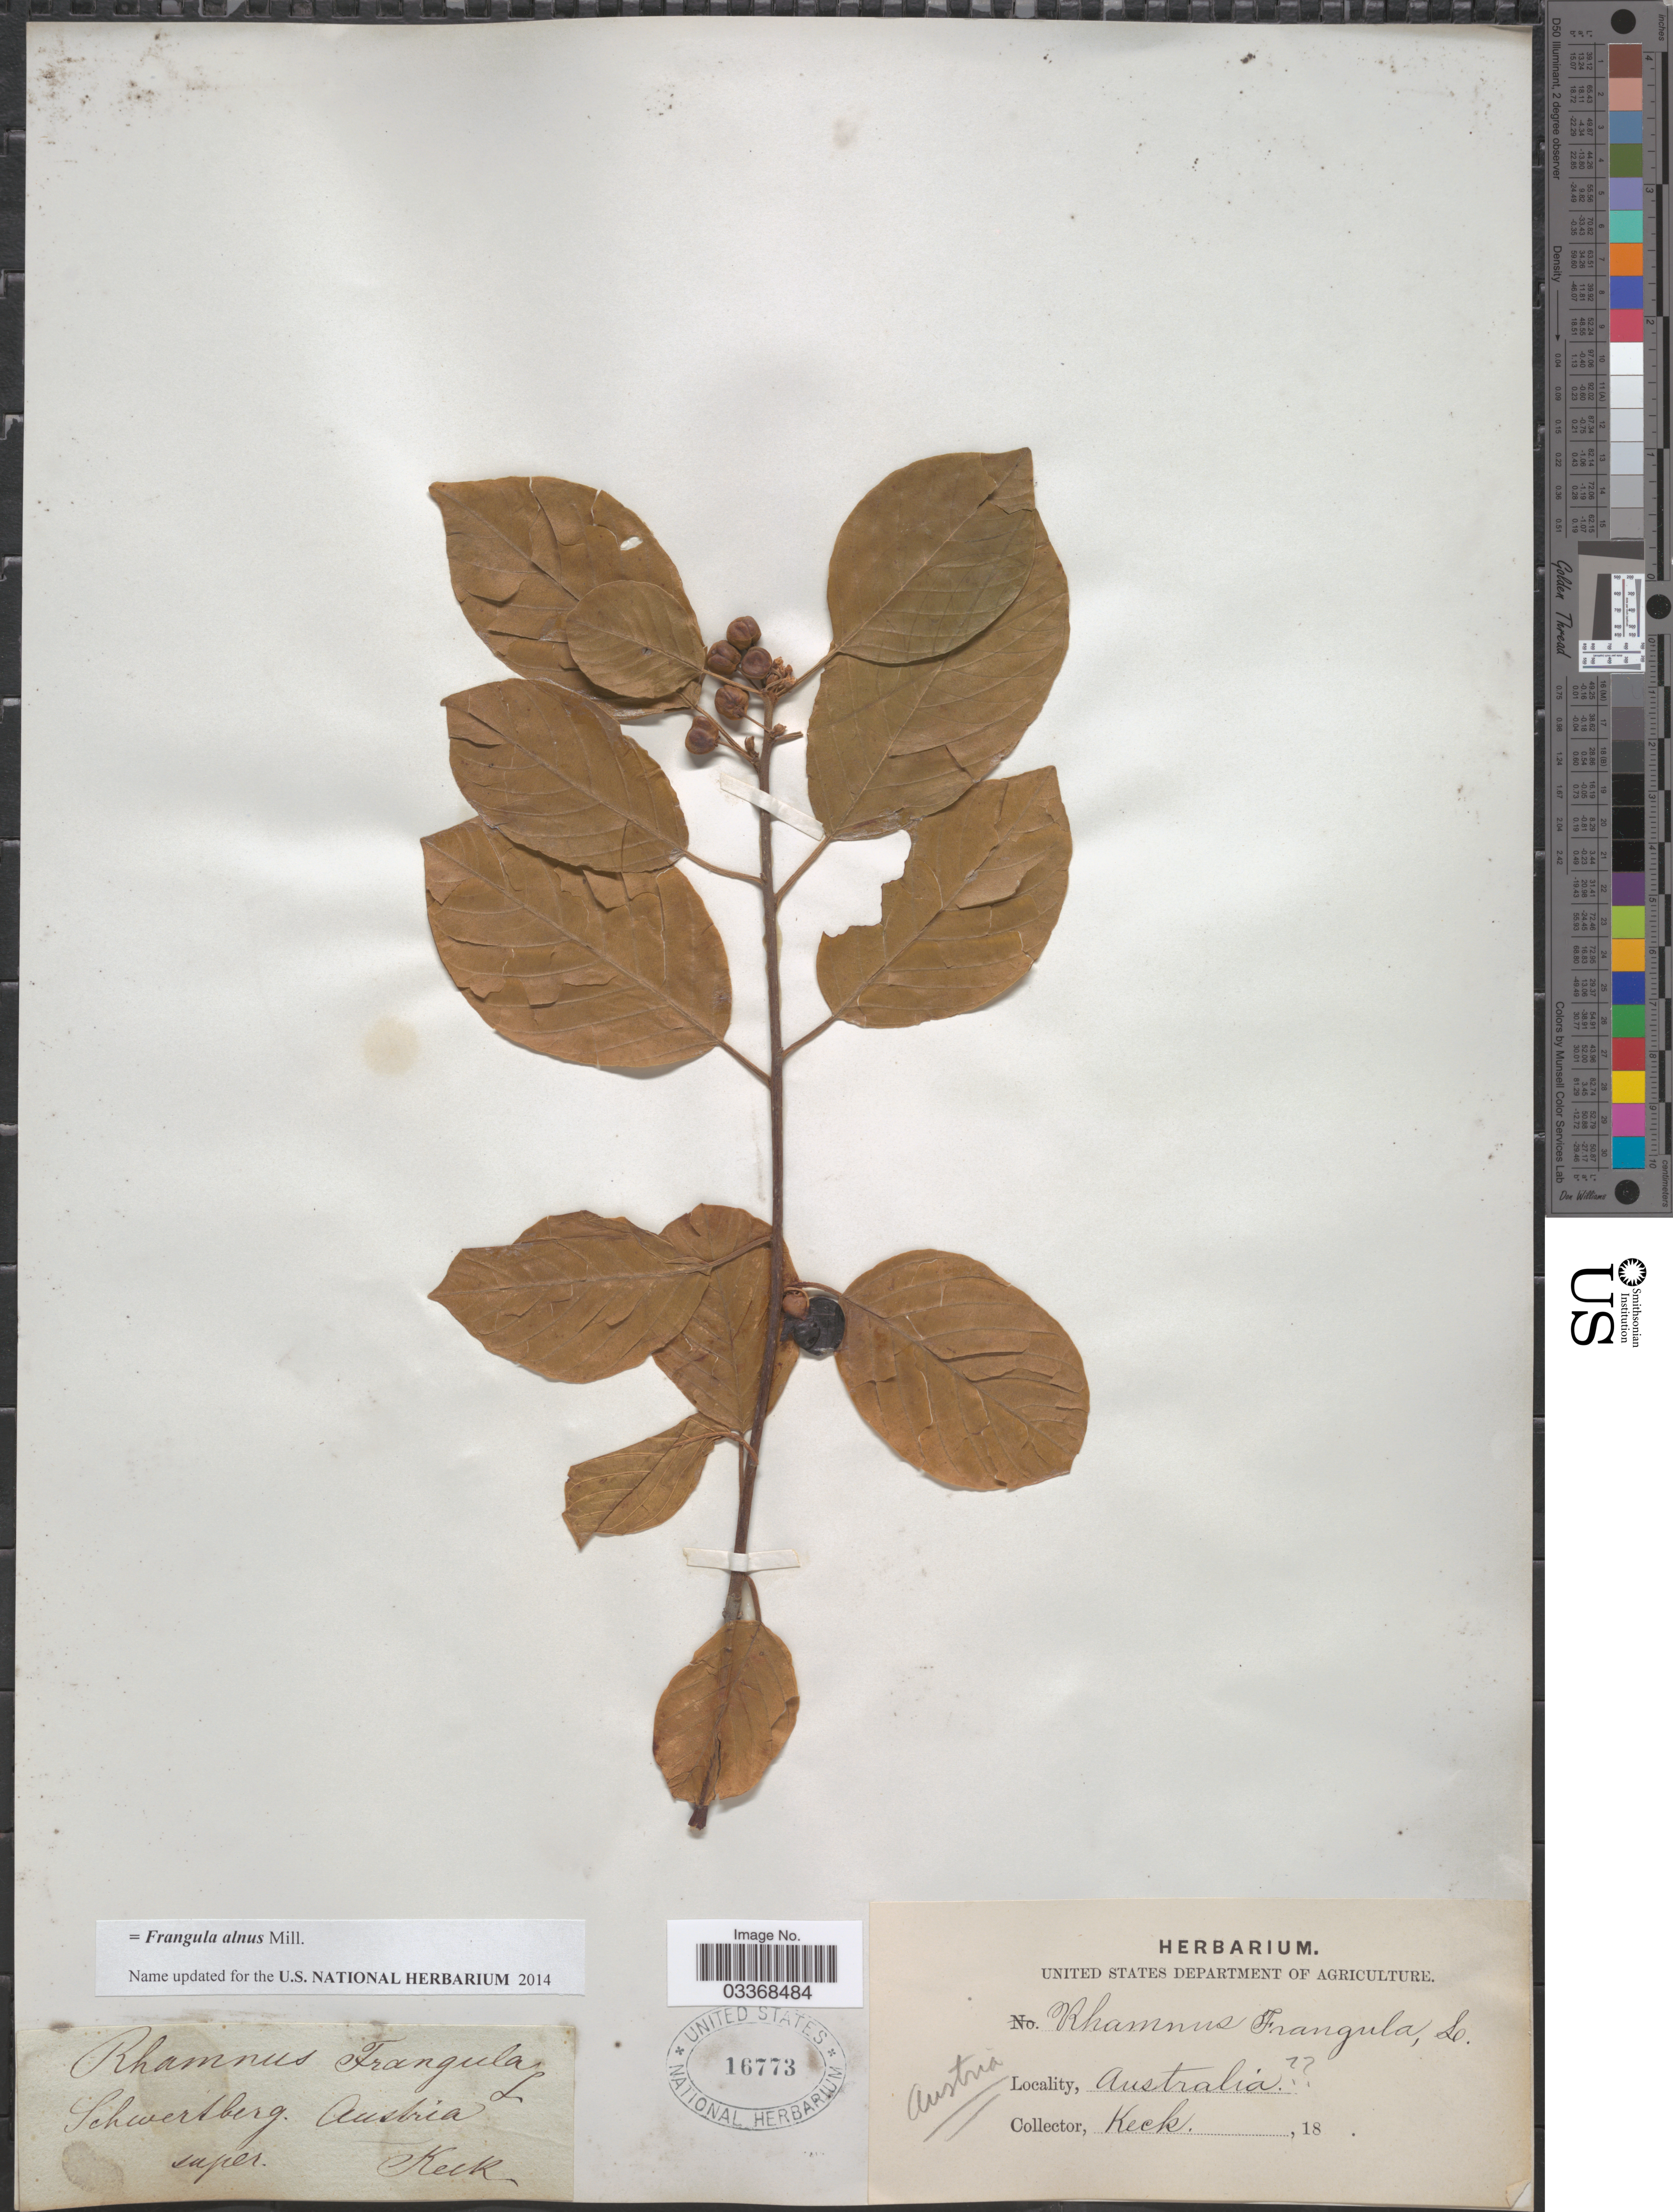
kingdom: Plantae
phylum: Tracheophyta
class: Magnoliopsida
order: Rosales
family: Rhamnaceae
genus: Frangula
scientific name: Frangula alnus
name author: Mill.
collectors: -- Keck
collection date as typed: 18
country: Austria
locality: Schwertberg.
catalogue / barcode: US 16773